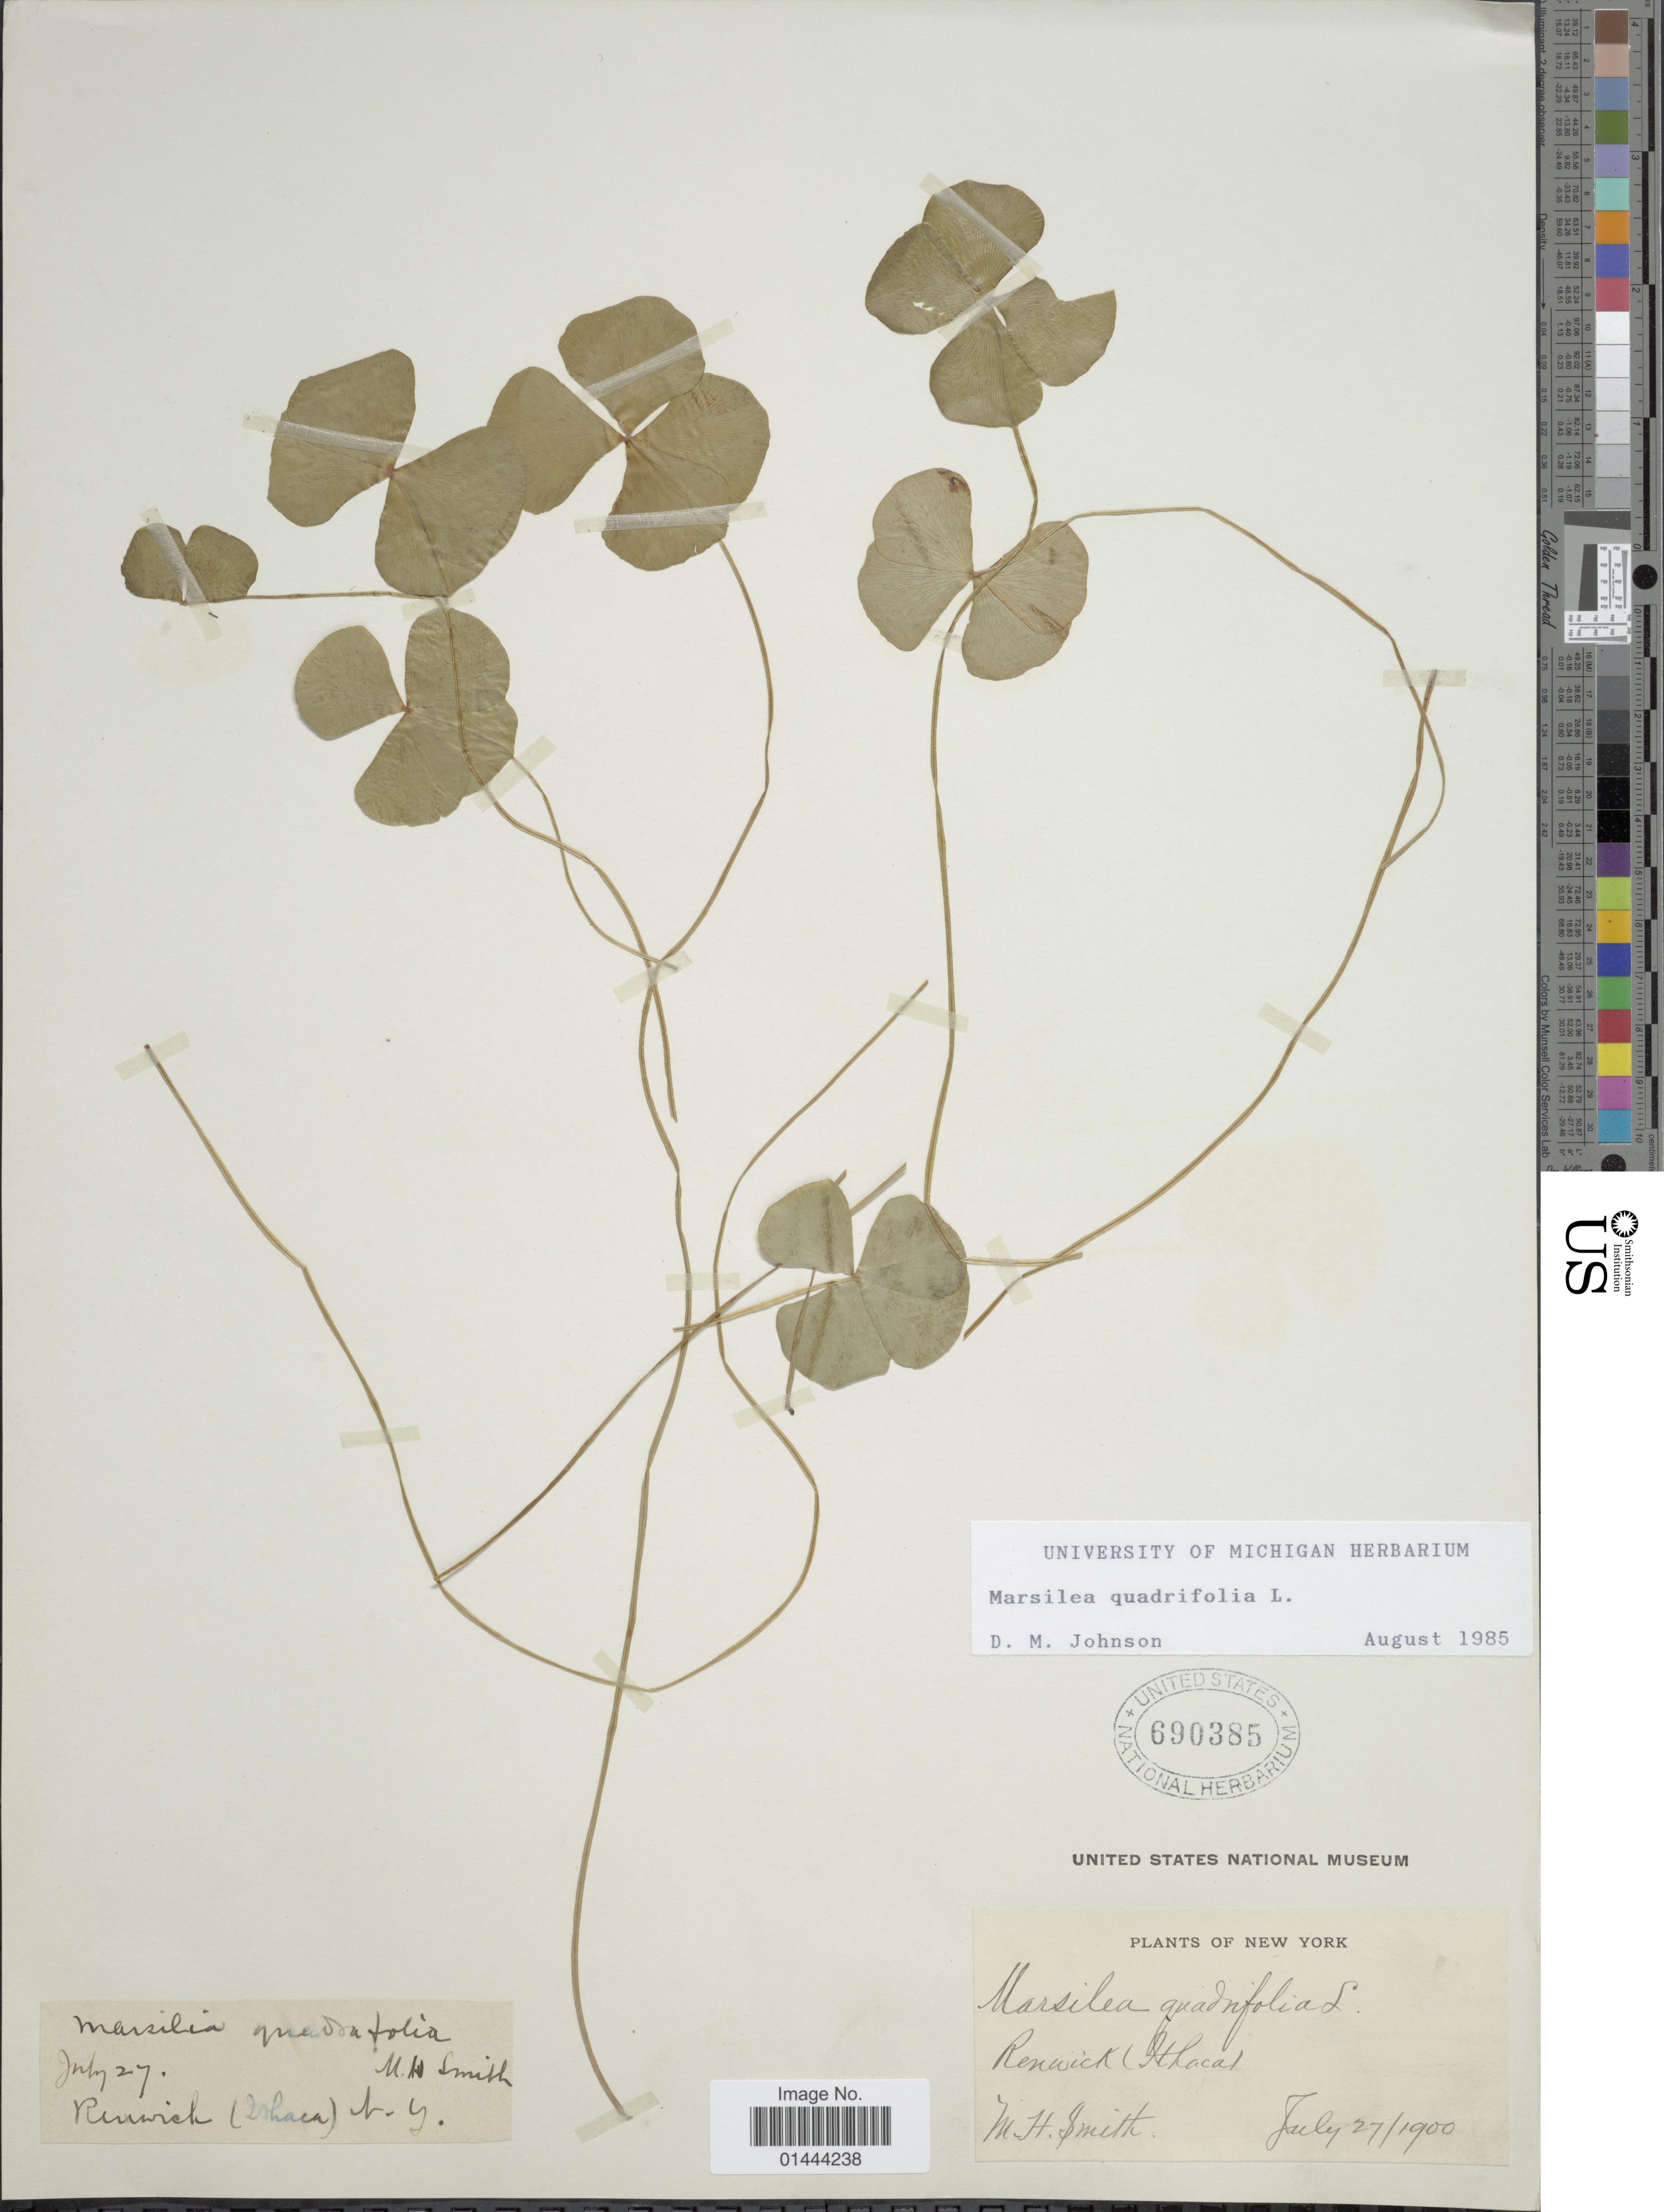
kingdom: Plantae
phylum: Tracheophyta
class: Polypodiopsida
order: Salviniales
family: Marsileaceae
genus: Marsilea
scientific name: Marsilea quadrifolia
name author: L.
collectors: M. H. Smith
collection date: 1900-07-27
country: United States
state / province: New York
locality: Runwick Ithaca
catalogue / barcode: US 690385